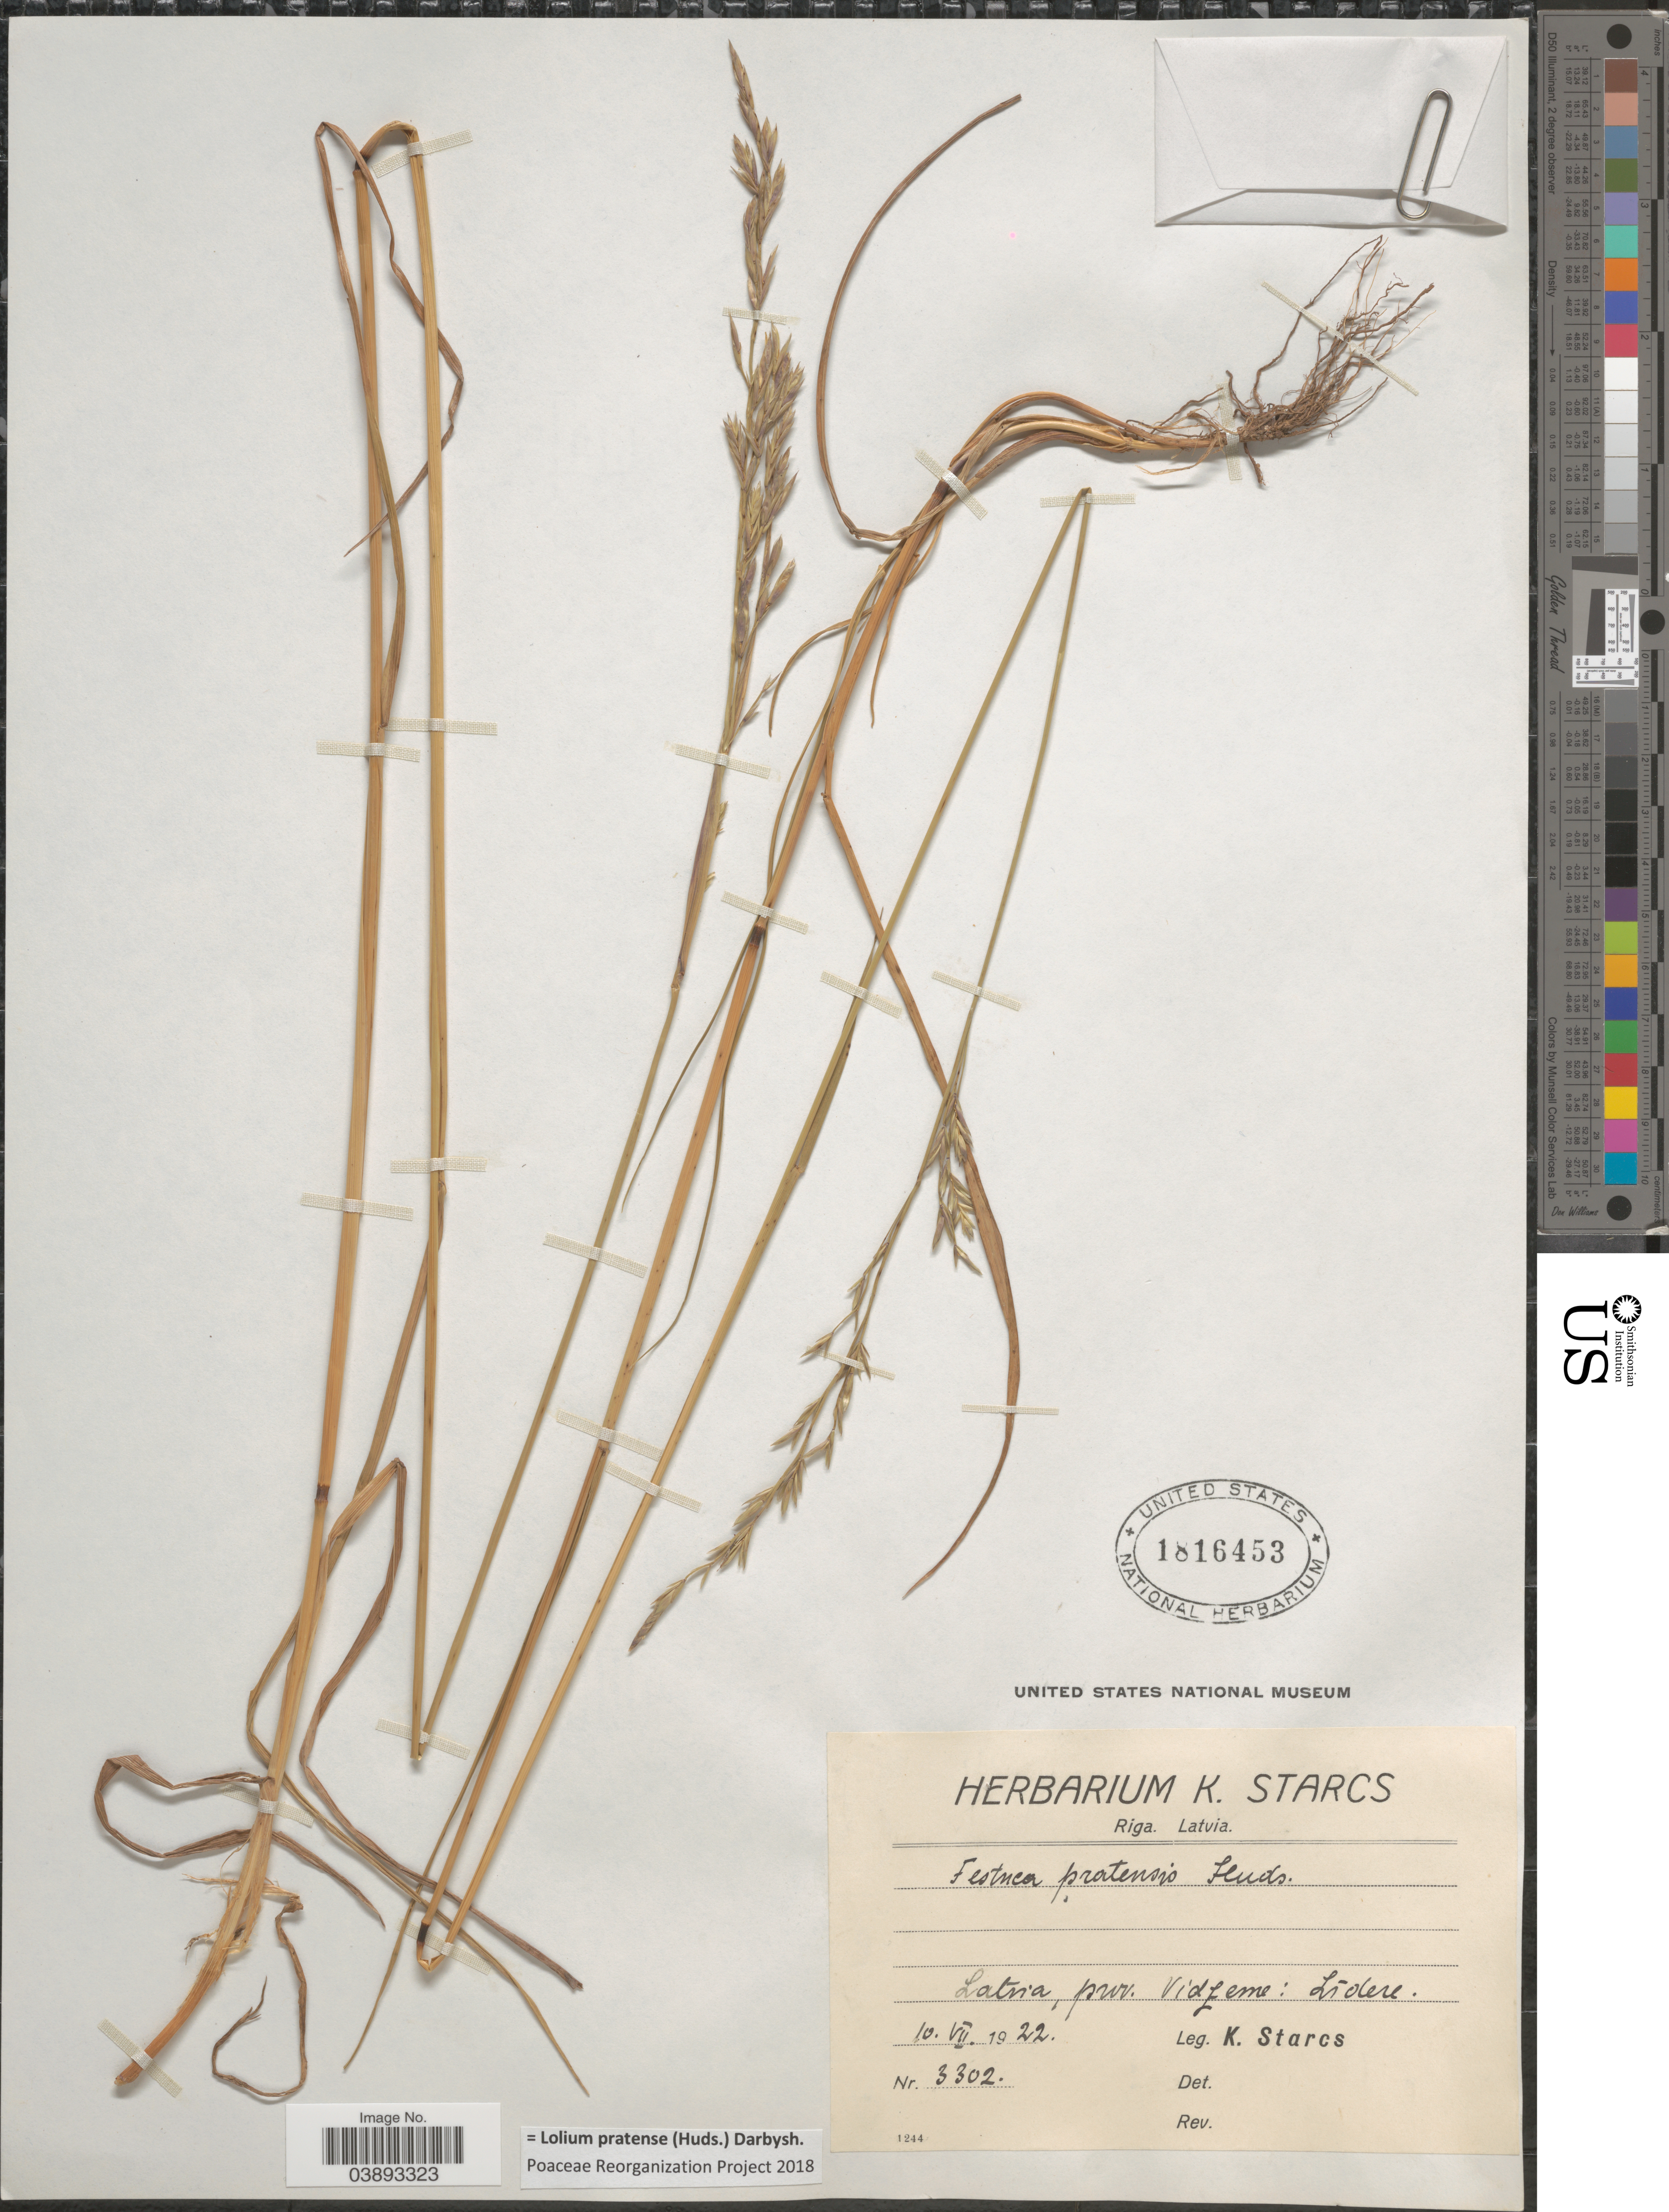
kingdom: Plantae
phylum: Tracheophyta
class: Liliopsida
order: Poales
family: Poaceae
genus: Lolium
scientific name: Lolium pratense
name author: (Huds.) Darbysh.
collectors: K. Starcs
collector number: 3302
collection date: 1922-07-10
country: Latvia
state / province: Riga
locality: Prov. Vidzeme: Lídere.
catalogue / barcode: US 1816453